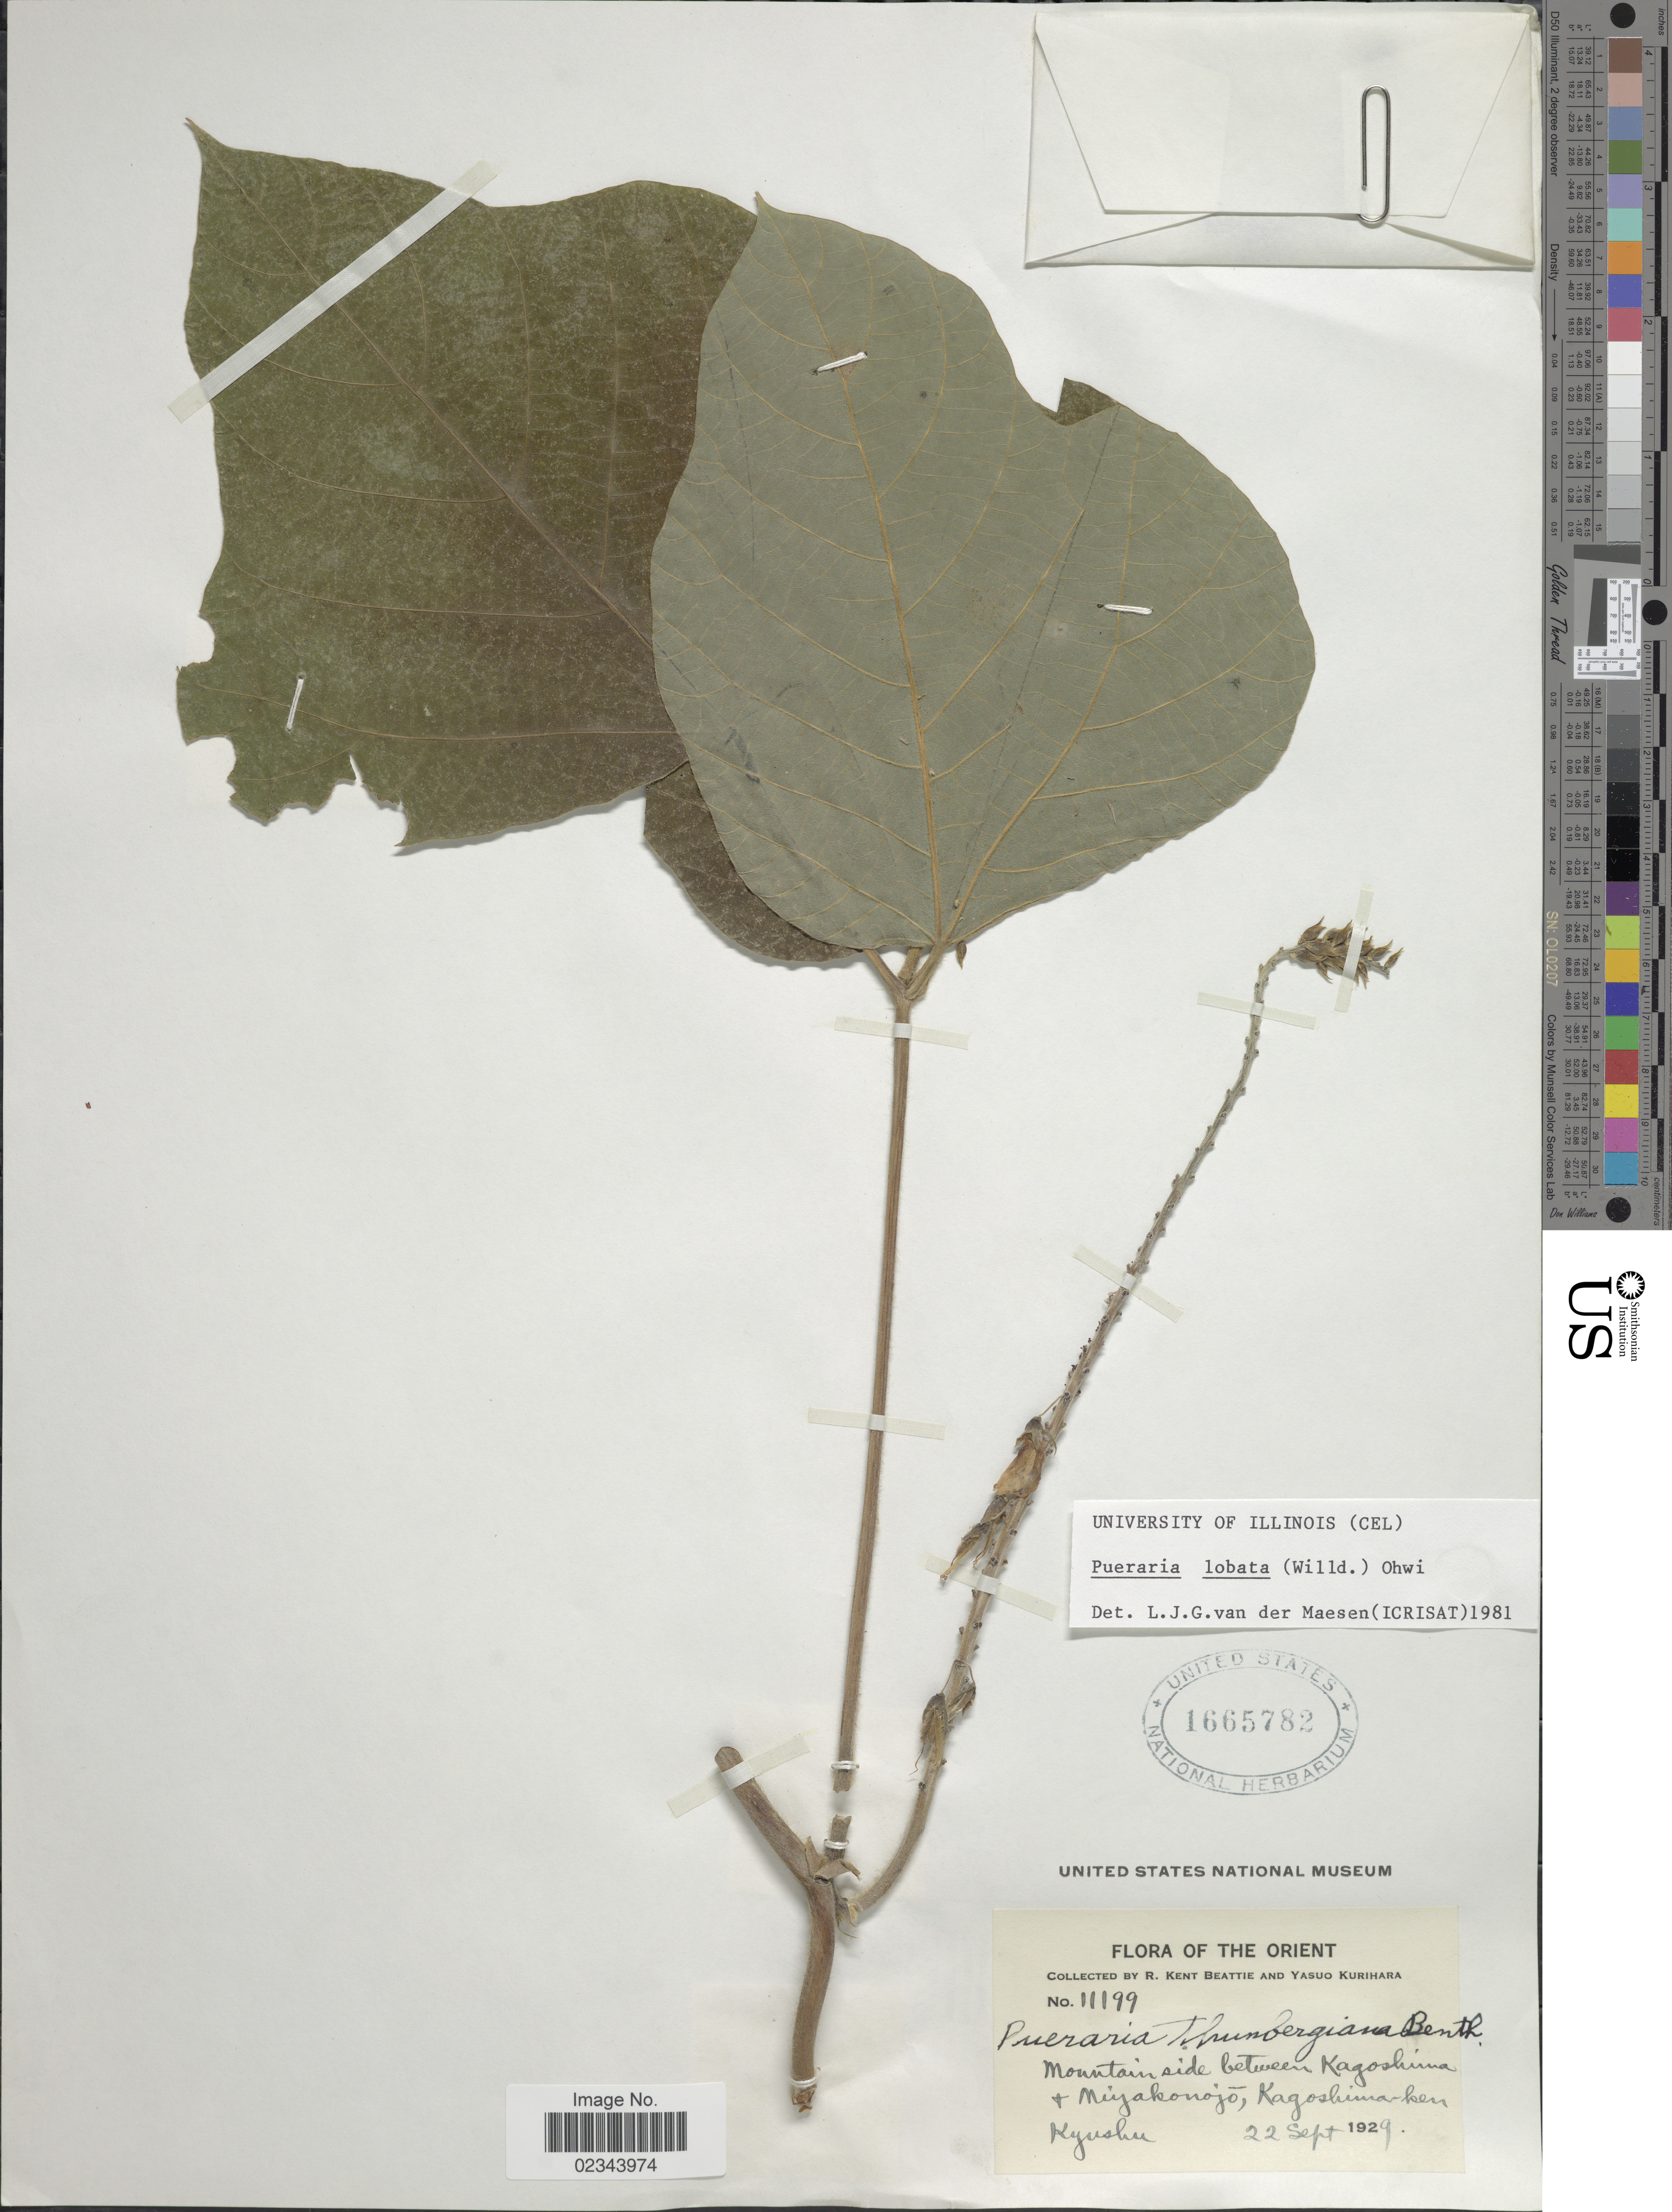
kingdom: Plantae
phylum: Tracheophyta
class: Magnoliopsida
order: Fabales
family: Fabaceae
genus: Pueraria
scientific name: Pueraria lobata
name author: (Willd.) Ohwi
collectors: R. K. Beattie & Y. Kurihara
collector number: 11199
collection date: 1929-09-22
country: Japan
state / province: Kagosima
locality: The Orient. Mountain side between Kagoshima + Niyakonojo, Kagoshima-ken. Kyushu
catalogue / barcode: US 1665782